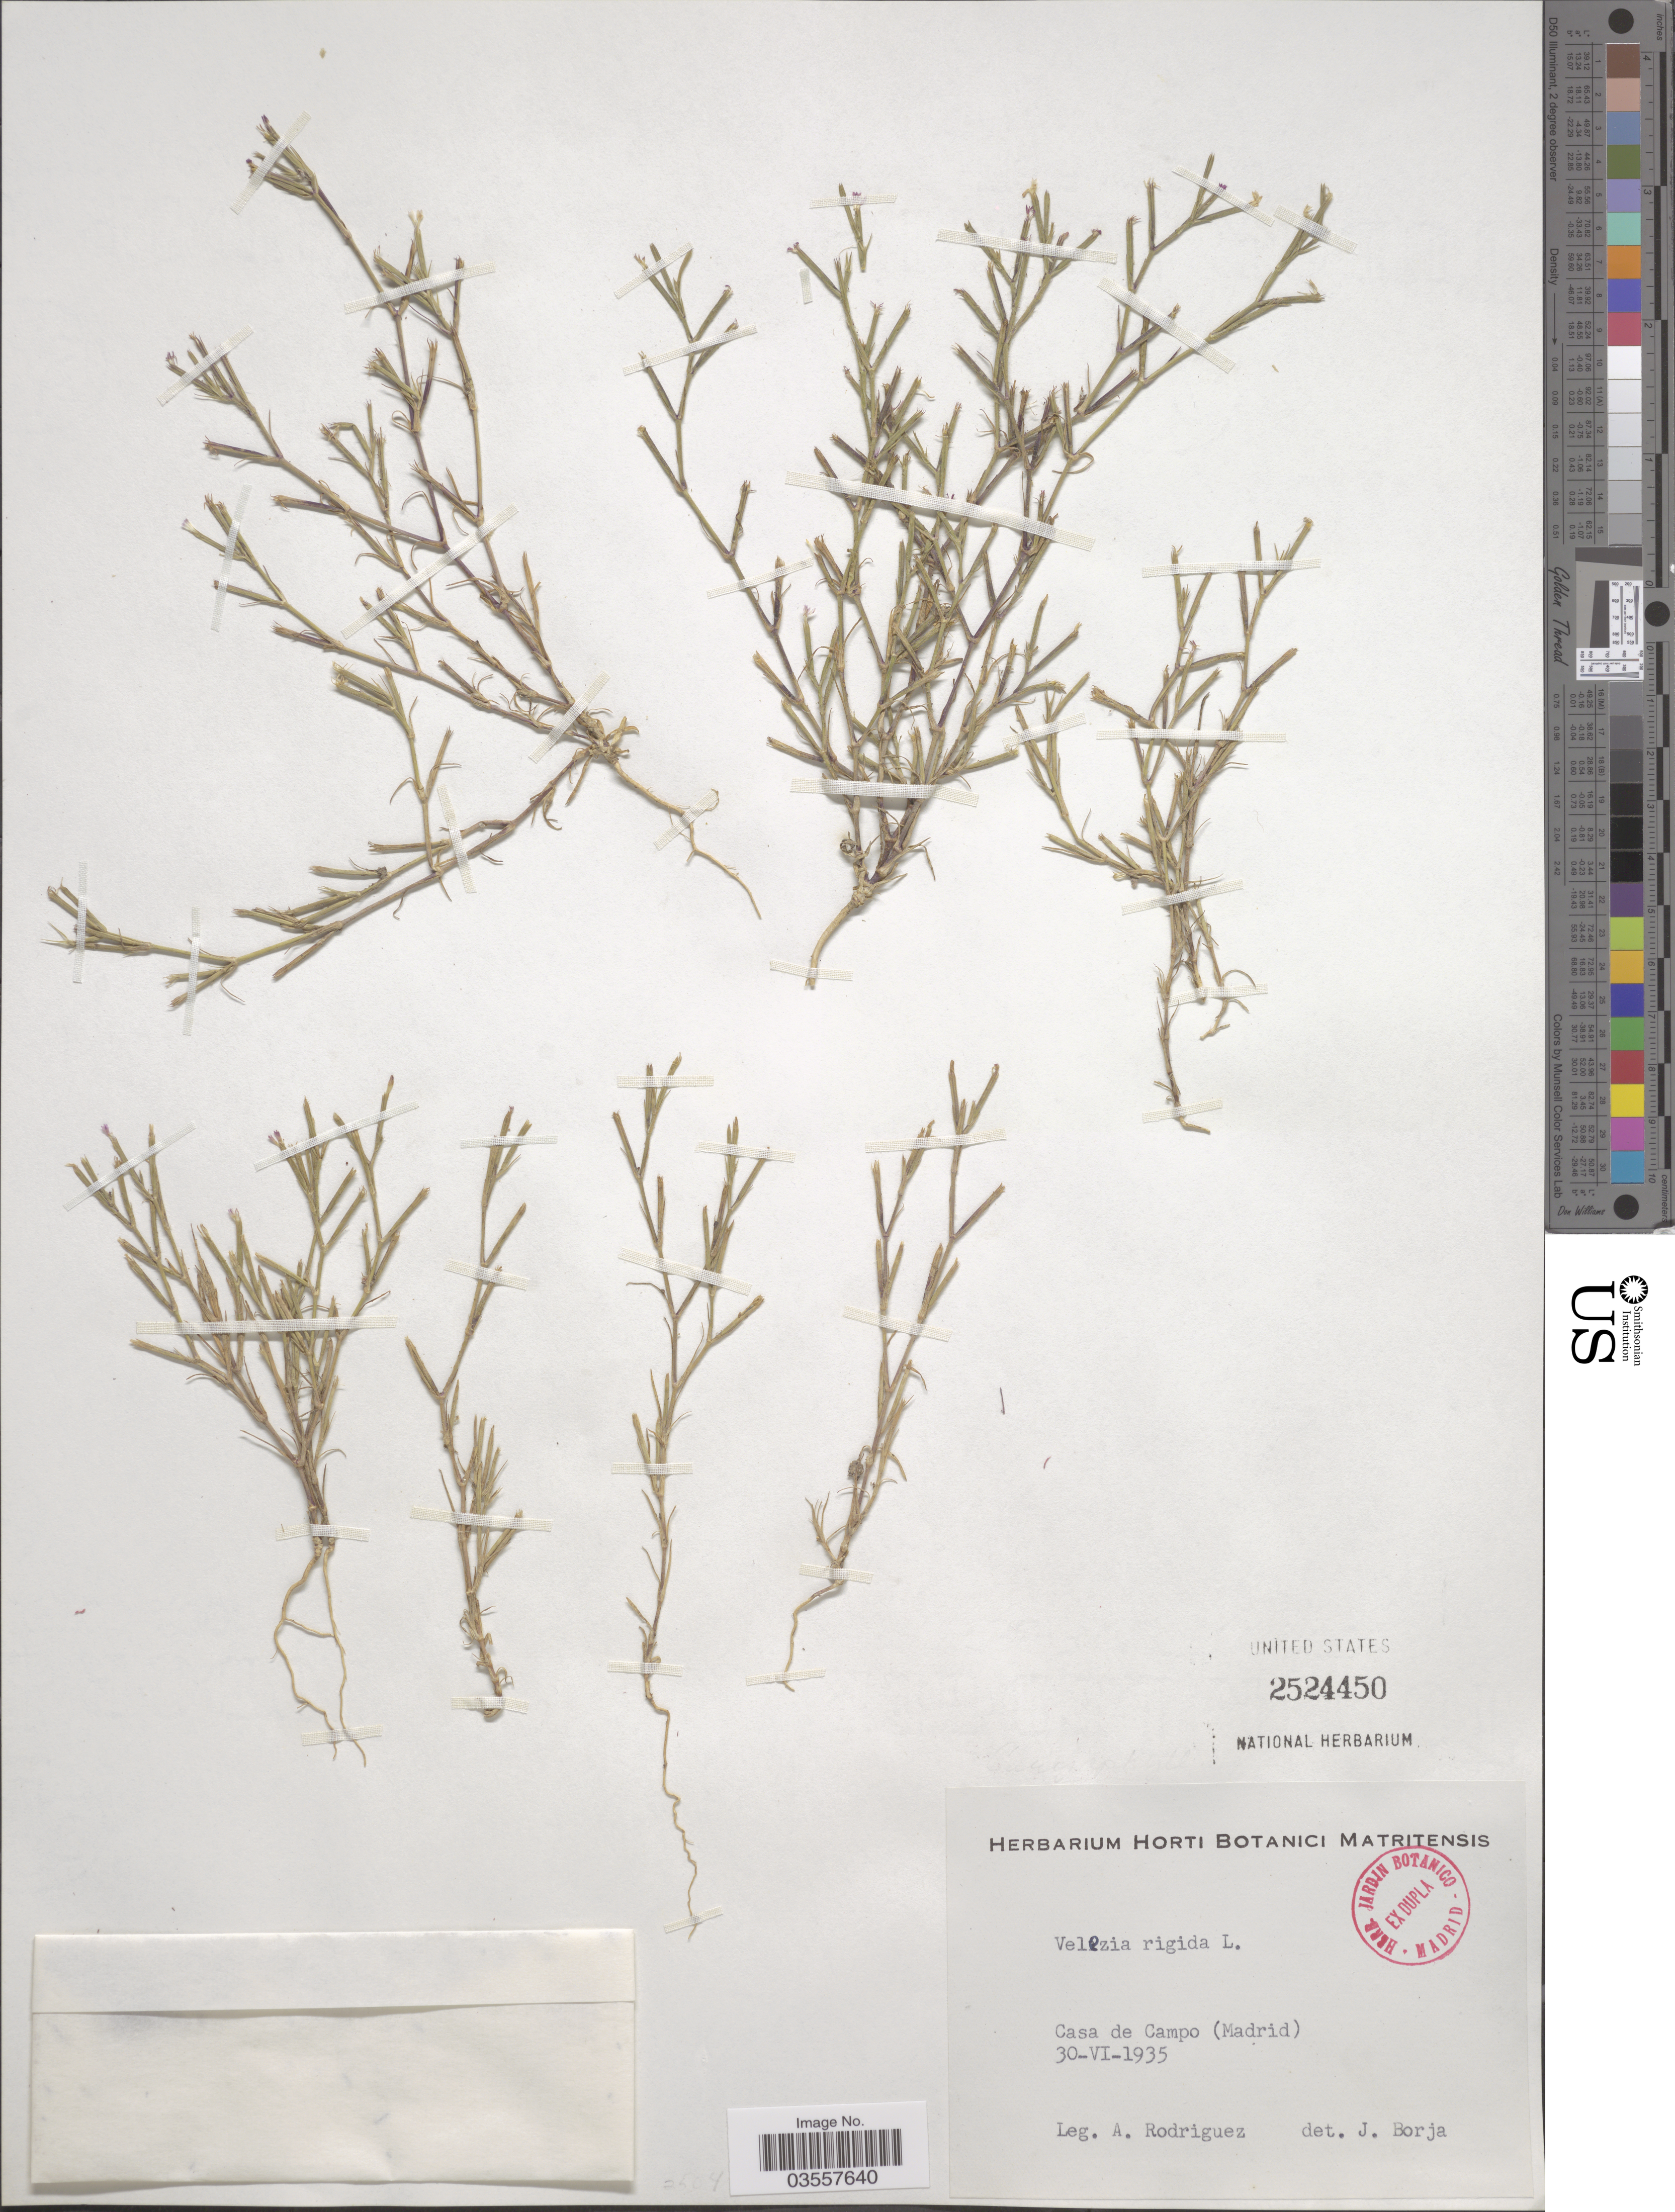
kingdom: Plantae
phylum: Tracheophyta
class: Magnoliopsida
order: Caryophyllales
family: Caryophyllaceae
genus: Dianthus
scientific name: Dianthus nudiflorus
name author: Griff.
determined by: Strong, Mark T., (BOT), Smithsonian Institution - National Museum of Natural History (UNITED STATES)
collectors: A. Rodriguez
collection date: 1935-06-30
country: Spain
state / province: Madrid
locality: Casa de Campo.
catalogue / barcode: US 2524450